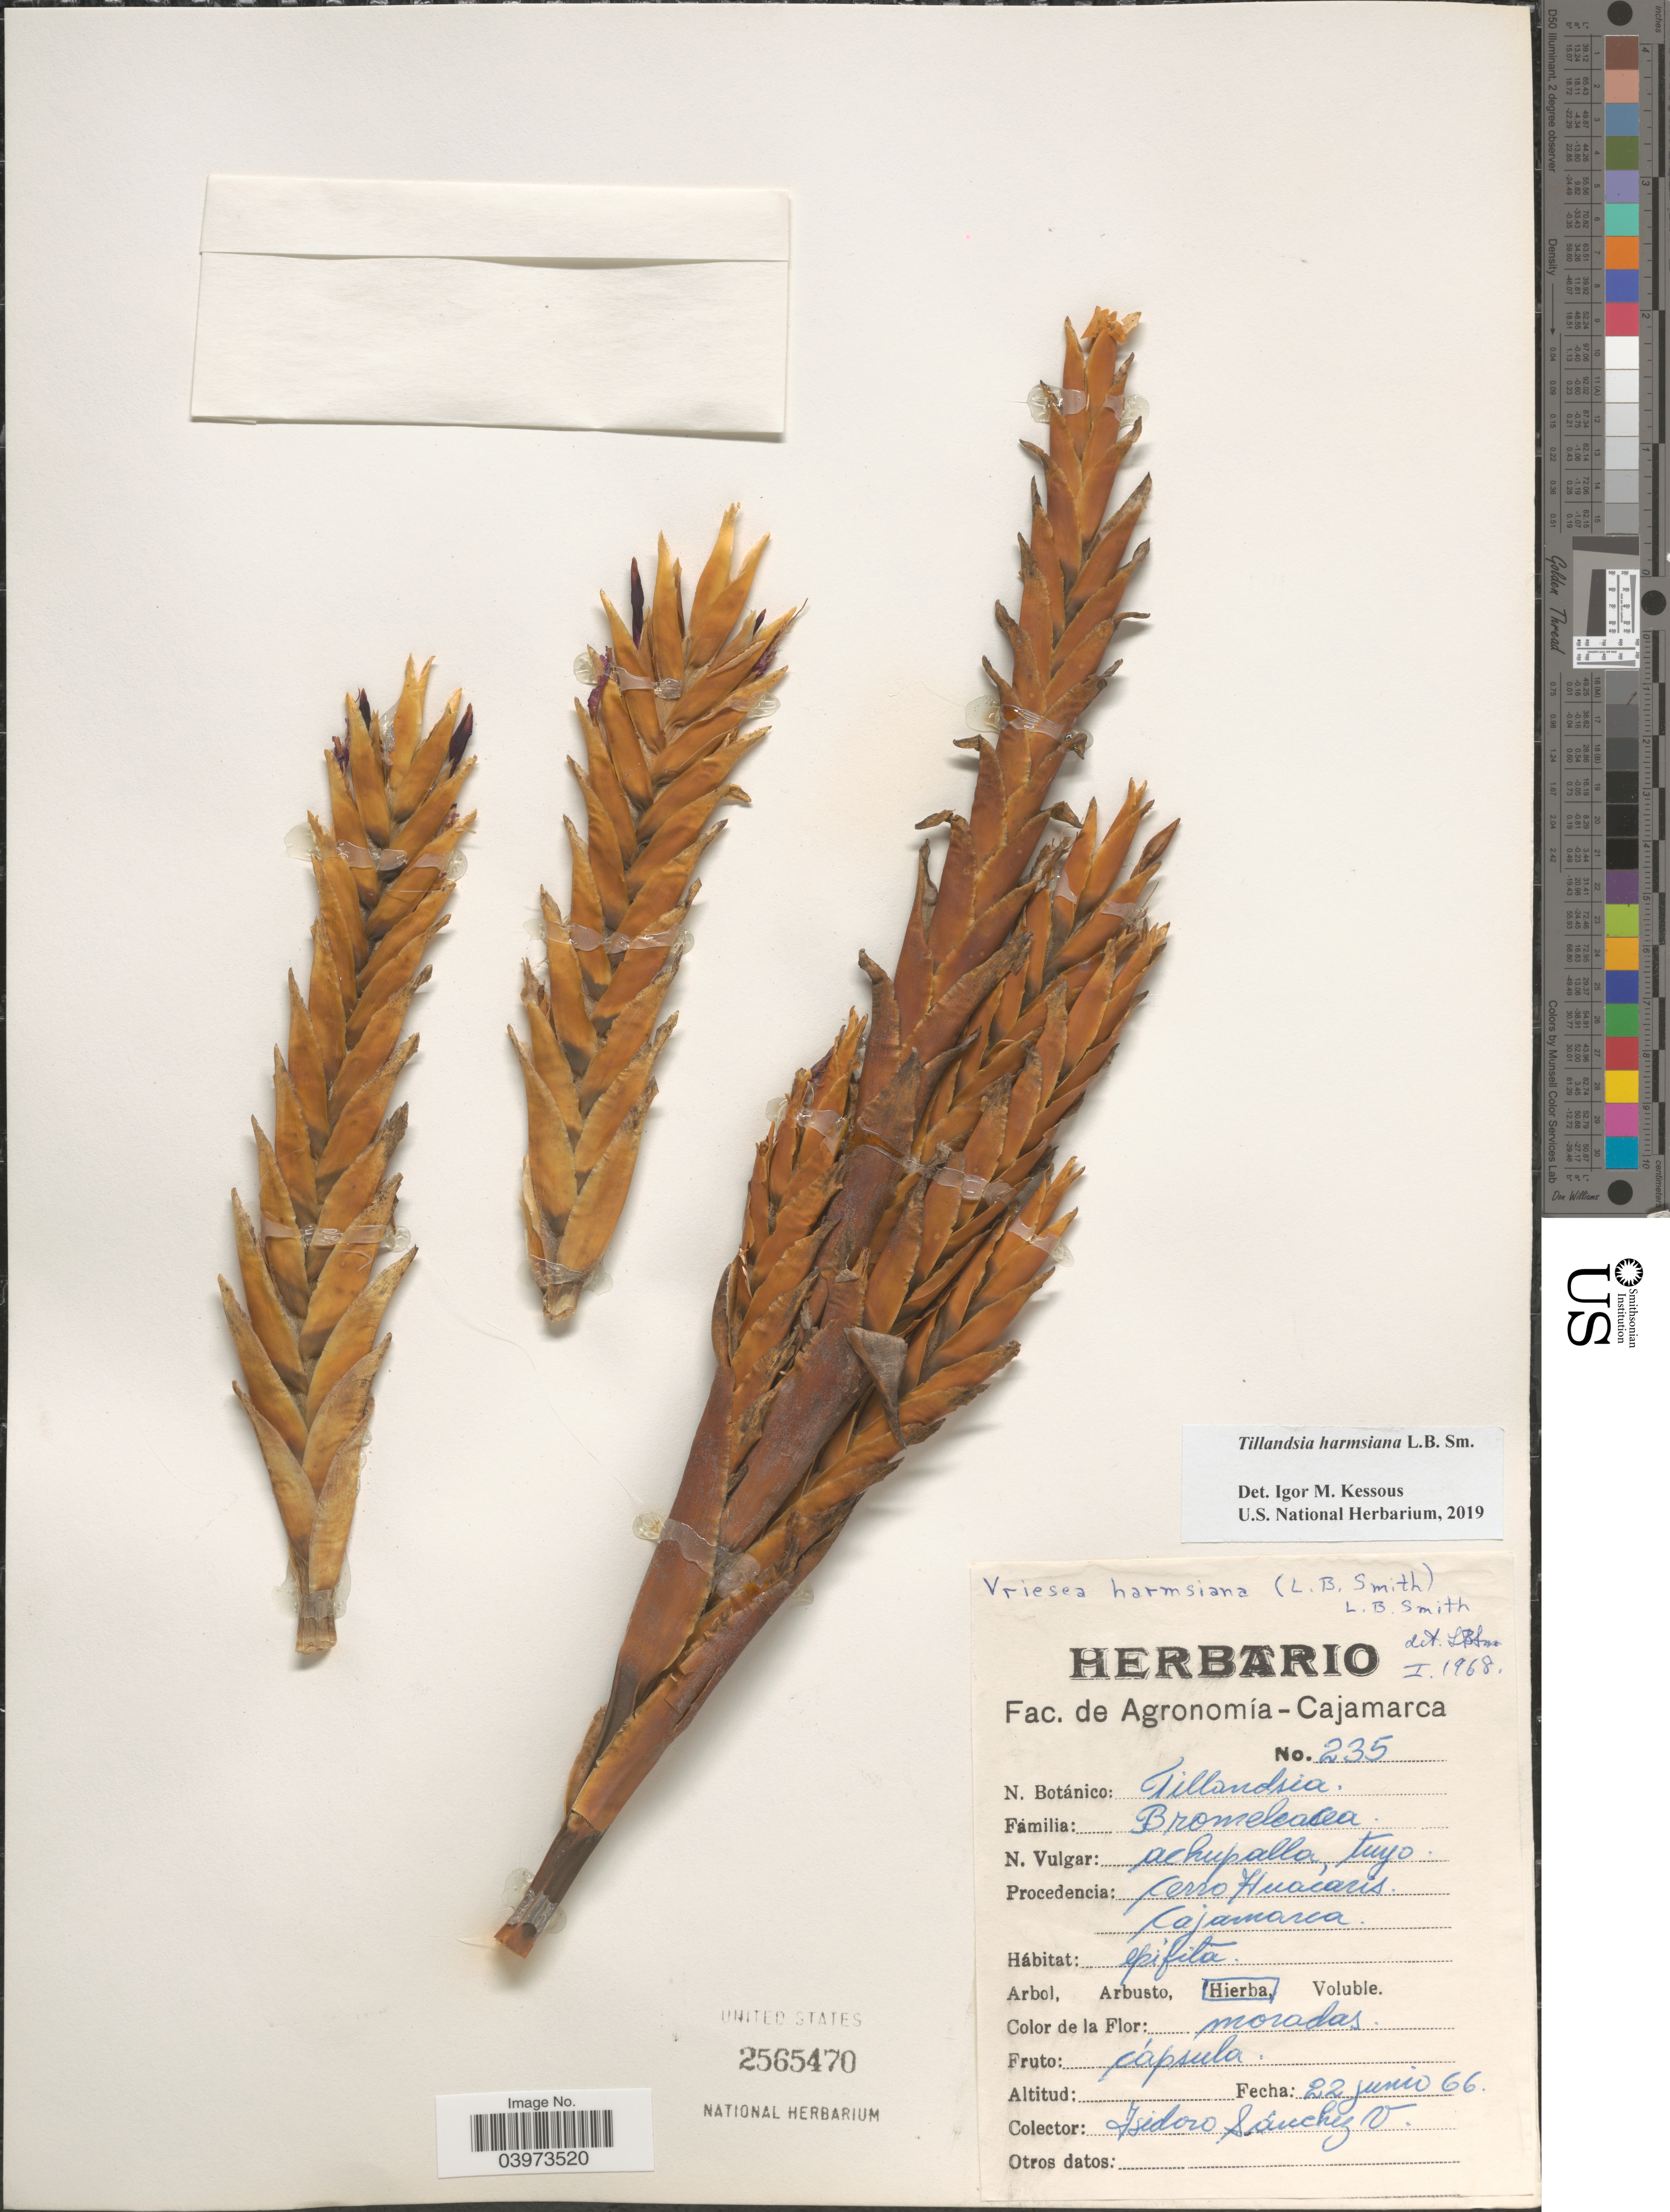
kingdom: Plantae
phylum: Tracheophyta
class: Liliopsida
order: Poales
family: Bromeliaceae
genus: Tillandsia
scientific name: Tillandsia harmsiana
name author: L.B. Sm.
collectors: I. Sánchez Vega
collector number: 235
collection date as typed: Transcribed d/m/y: 22/6/66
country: Peru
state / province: Cajamarca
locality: Cerro Huacaris.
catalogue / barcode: US 2565470